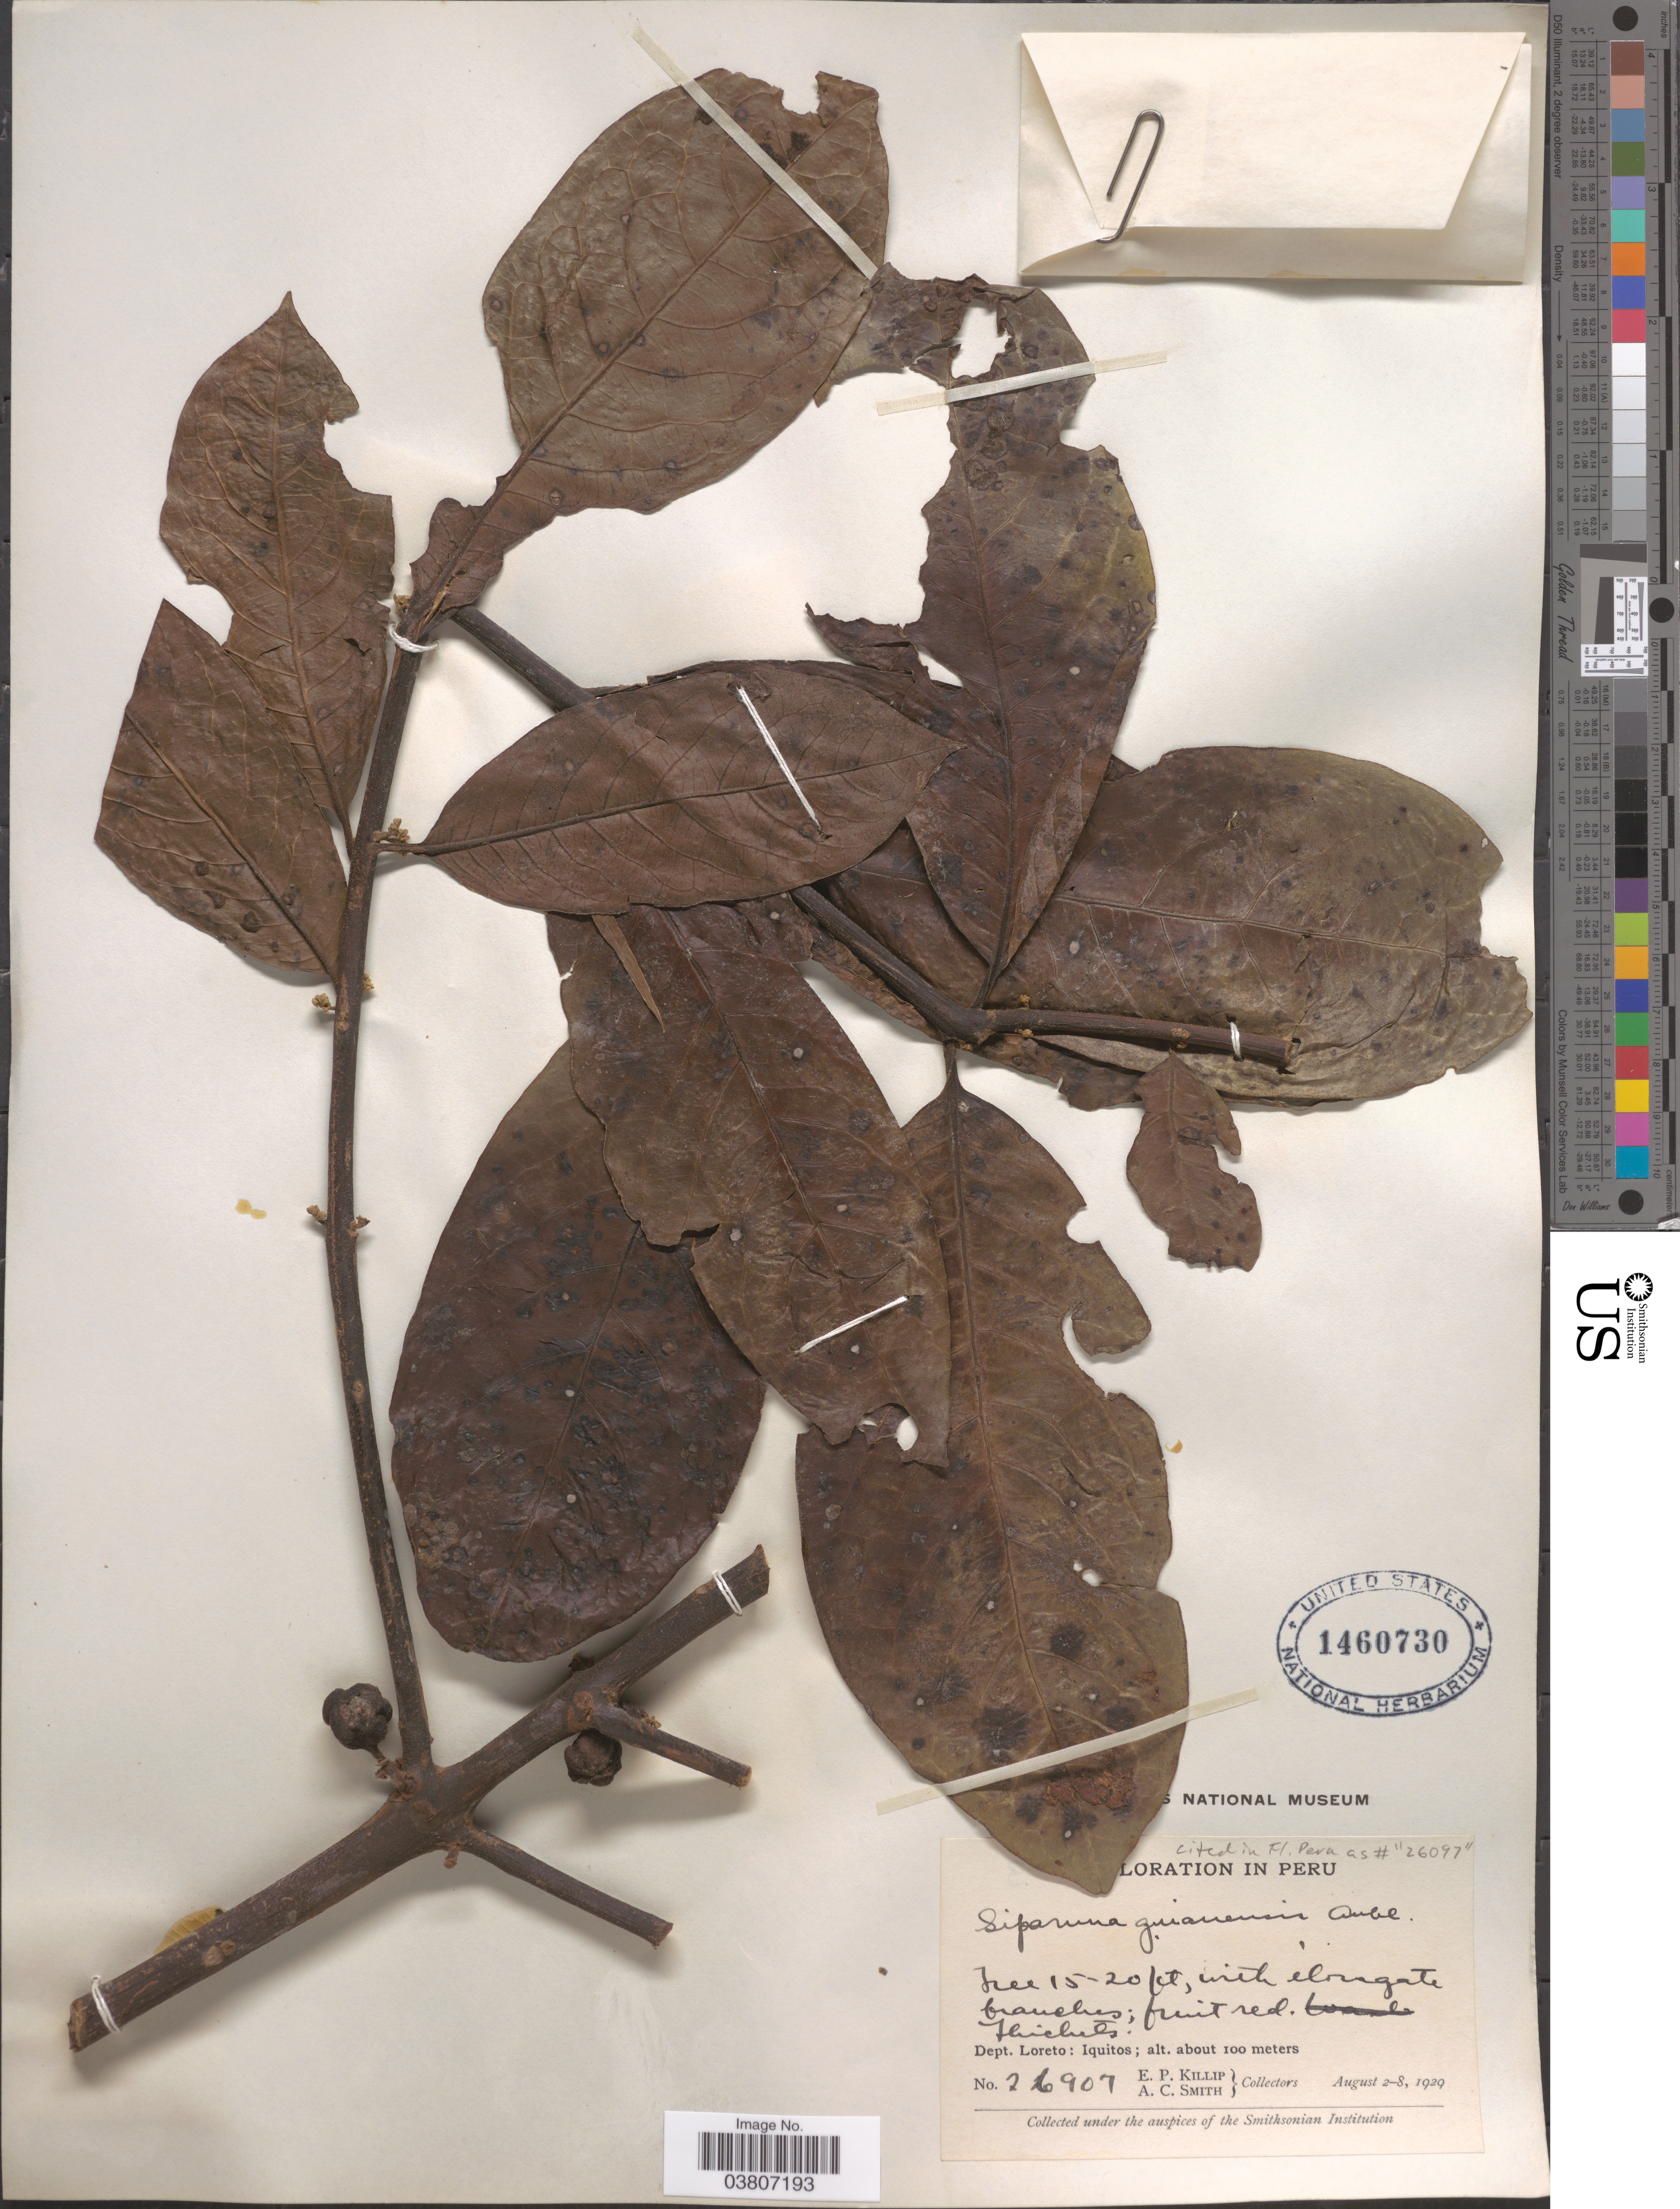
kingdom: Plantae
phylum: Tracheophyta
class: Magnoliopsida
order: Laurales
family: Siparunaceae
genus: Siparuna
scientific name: Siparuna guianensis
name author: Aubl.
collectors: E. P. Killip & A. C. Smith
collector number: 26907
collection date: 1929-08-02/1929-08-08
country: Peru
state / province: Loreto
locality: Dept. Loreto: Iquitos.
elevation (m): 100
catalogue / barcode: US 1460730